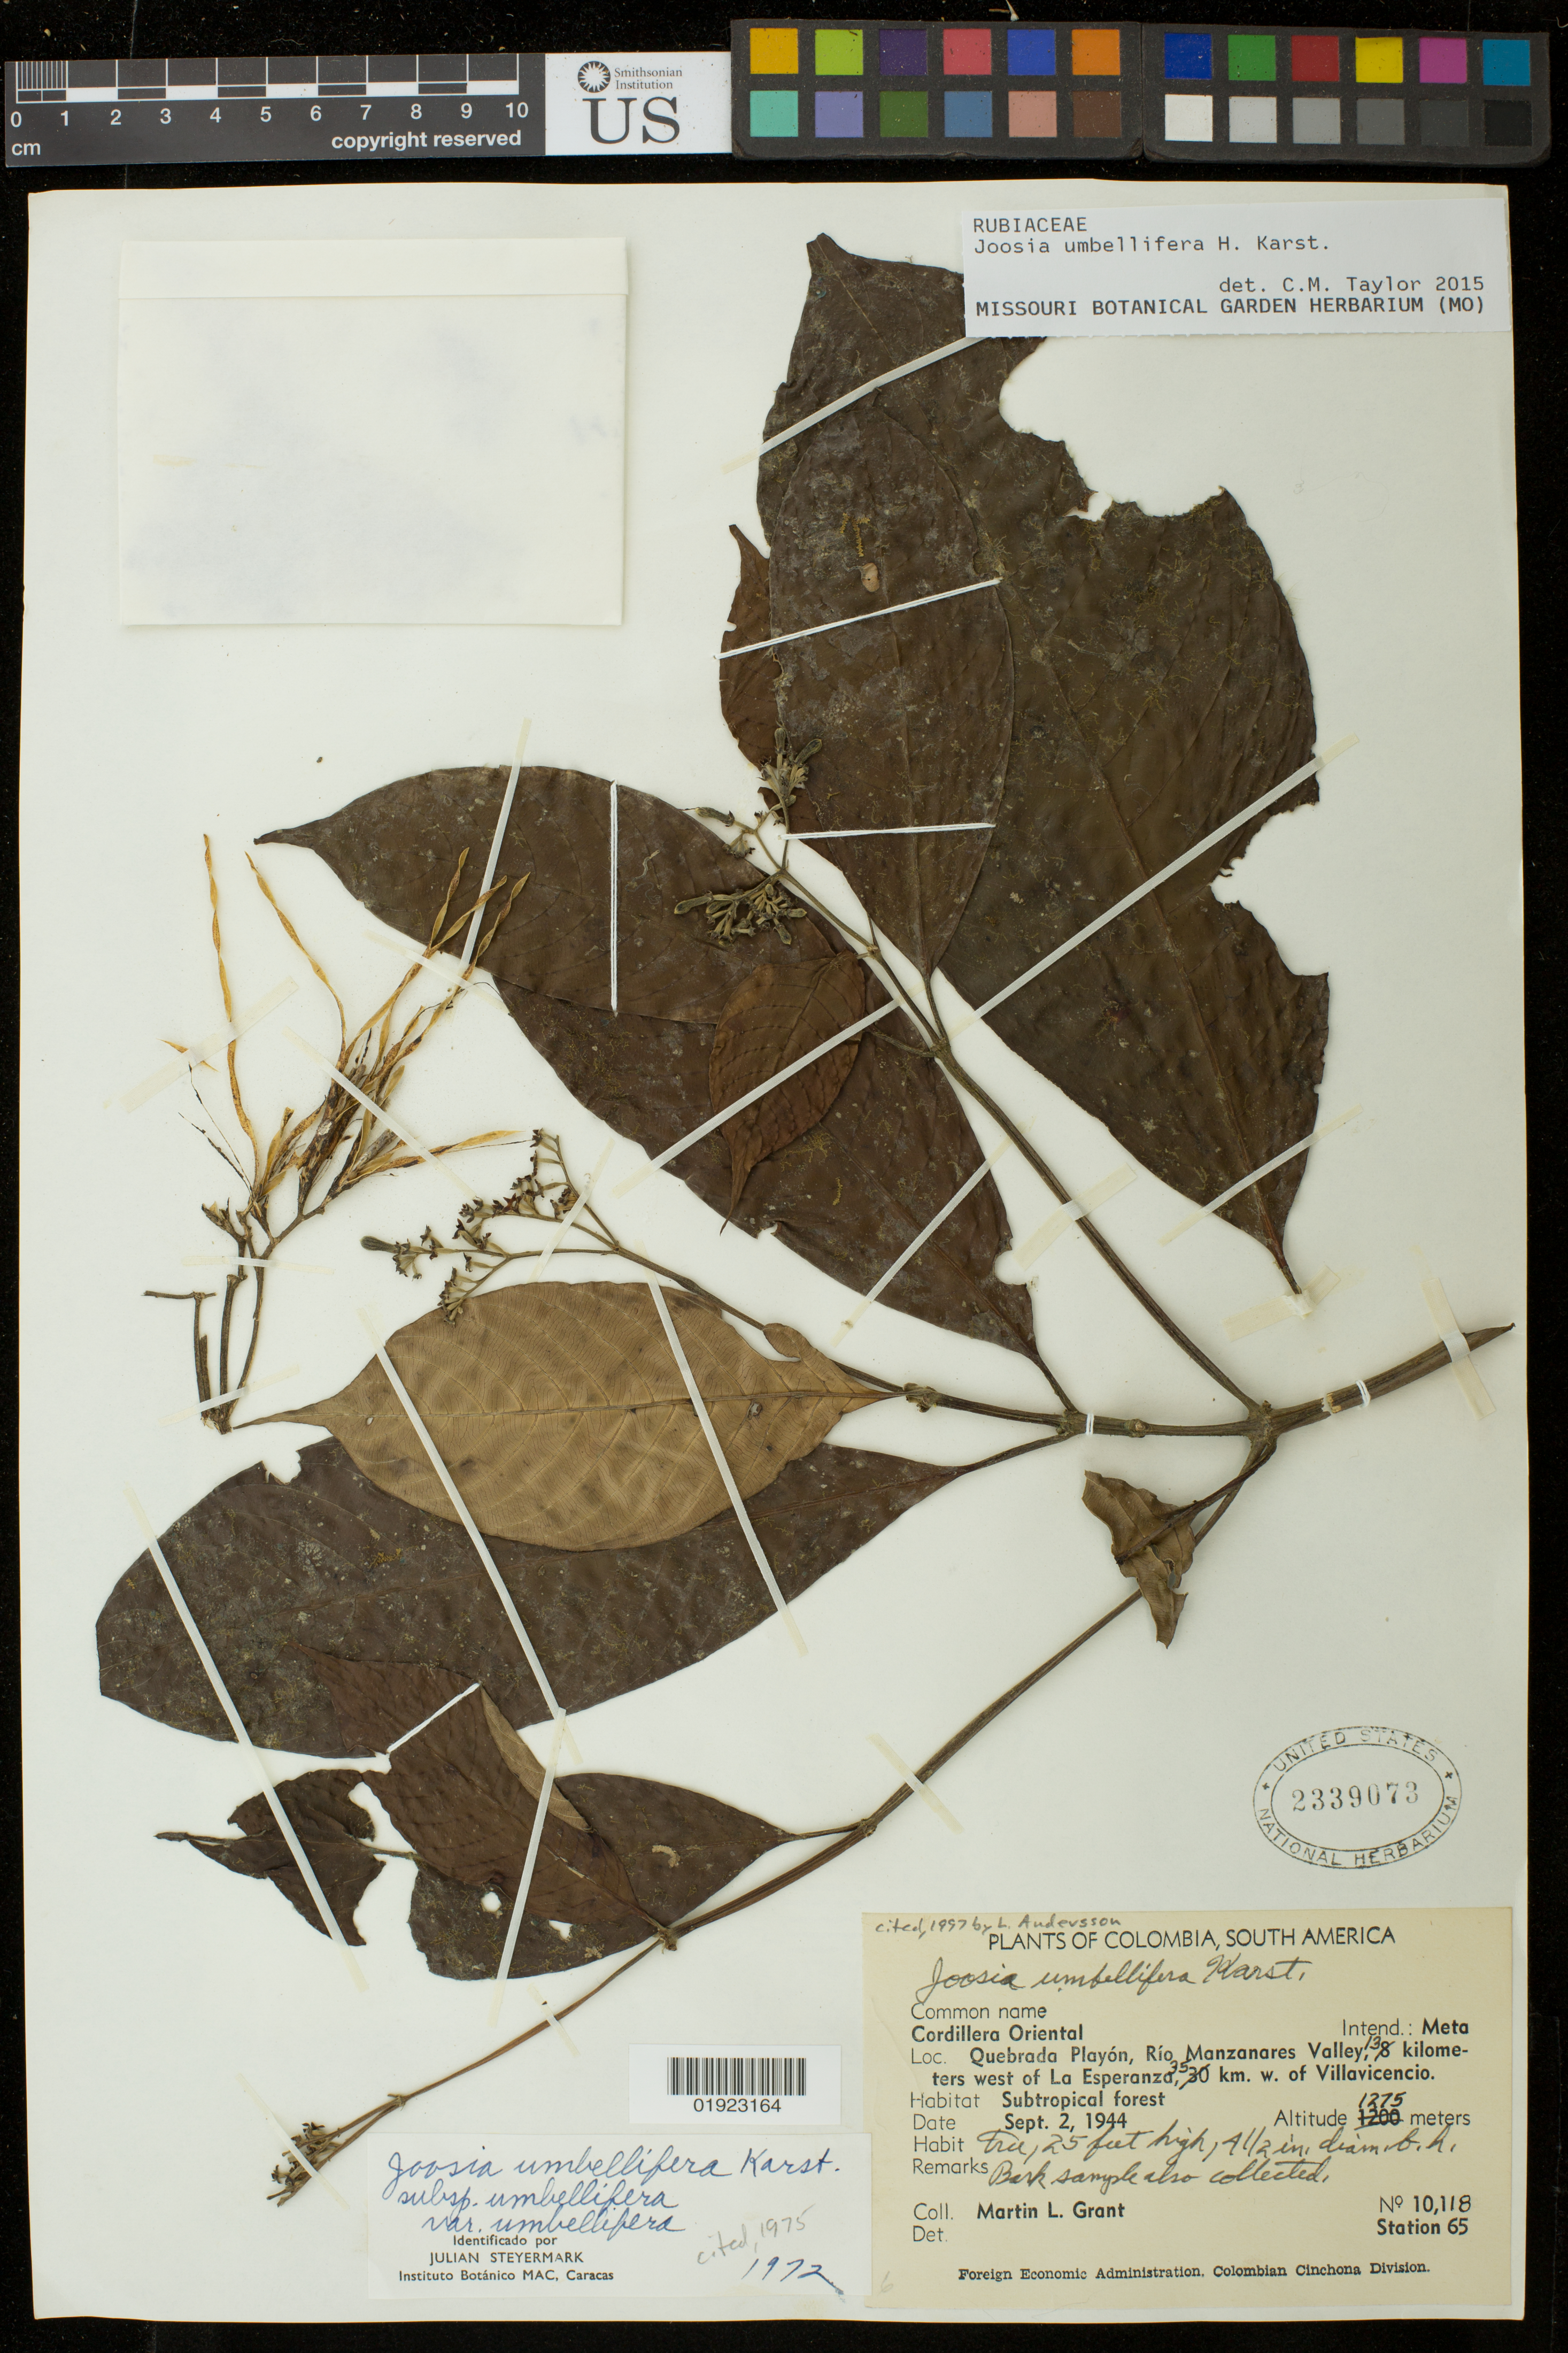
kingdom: Plantae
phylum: Tracheophyta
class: Magnoliopsida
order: Gentianales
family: Rubiaceae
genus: Joosia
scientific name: Joosia umbellifera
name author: H. Karst.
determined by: Taylor, Charlotte M.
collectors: M. L. Grant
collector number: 10118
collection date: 1944-09-02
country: Colombia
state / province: Meta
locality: Quebrada Playon, Rio Manzanares Valley, 13 km west of La Esperanza, 25 km W. of Villavicencio.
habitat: Subtropical forest.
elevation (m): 1275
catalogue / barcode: US 2339073